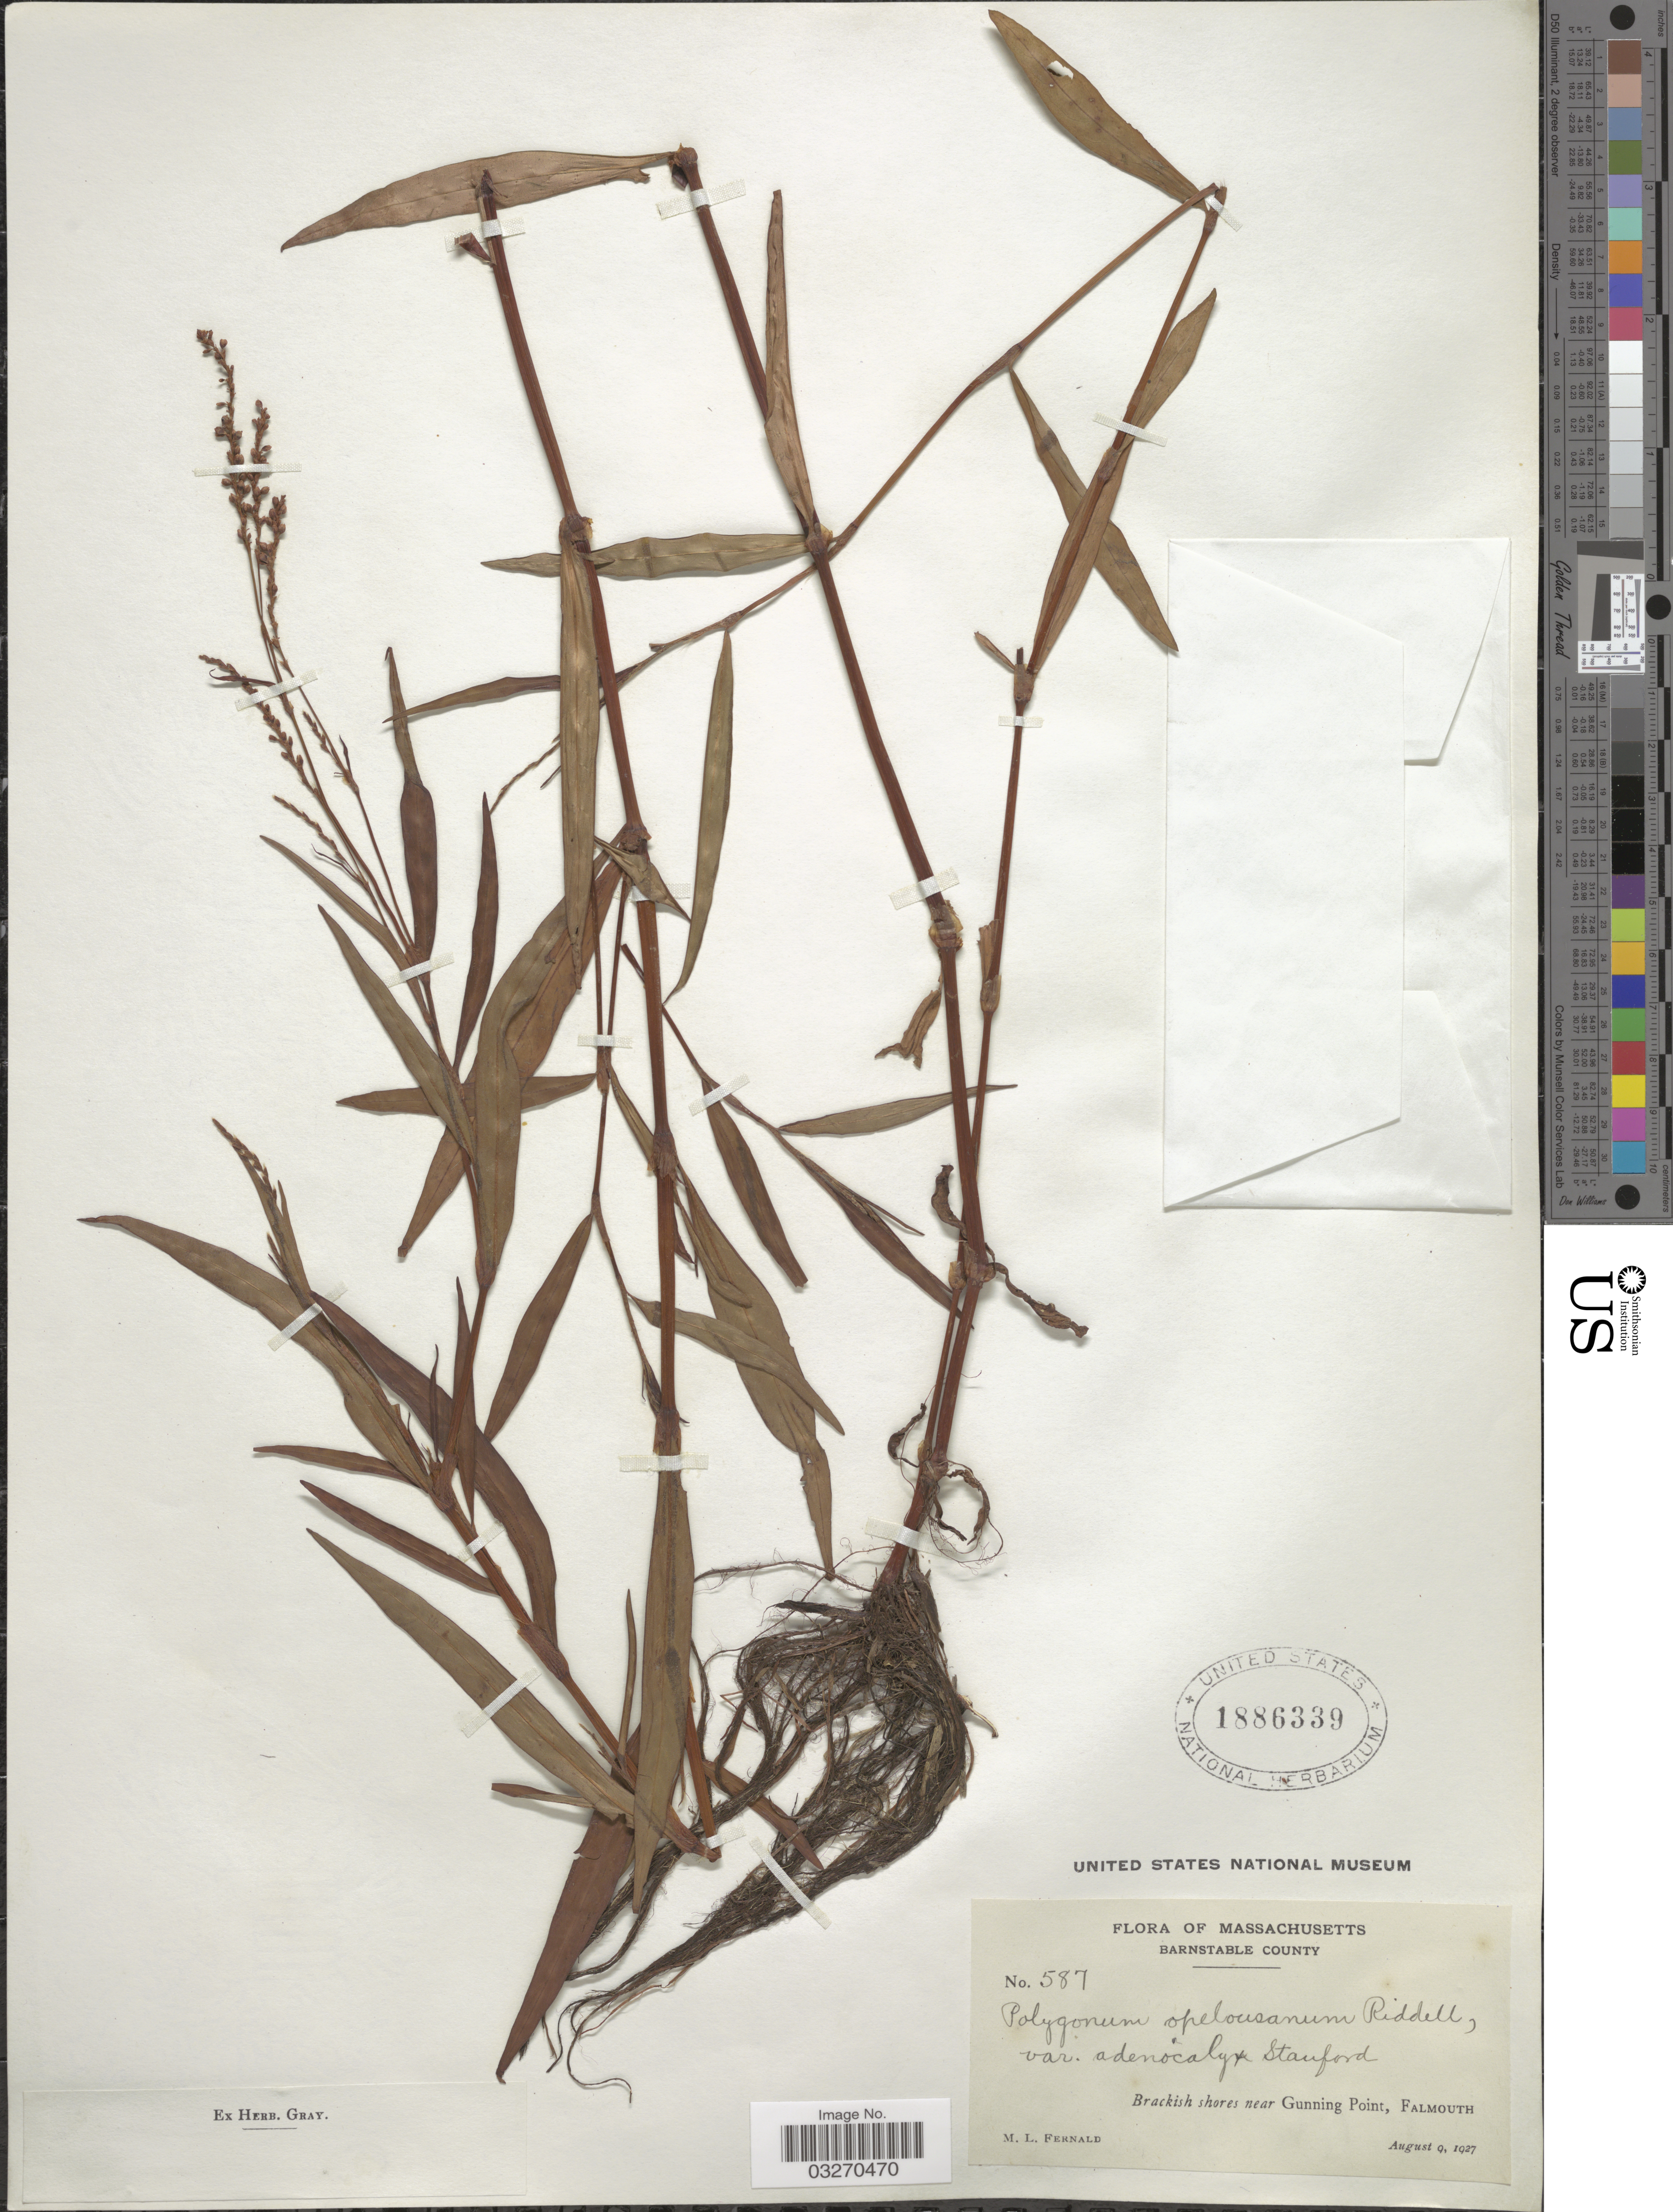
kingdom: Plantae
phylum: Tracheophyta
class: Magnoliopsida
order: Caryophyllales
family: Polygonaceae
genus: Persicaria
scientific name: Persicaria hydropiperoides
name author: (Michx.) Small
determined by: Atha, D. E.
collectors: M. L. Fernald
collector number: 587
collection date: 1927-08-09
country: United States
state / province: Massachusetts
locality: Barnstable County. Brackish shores near Gunning Point, Falmouth.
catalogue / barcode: US 1886339